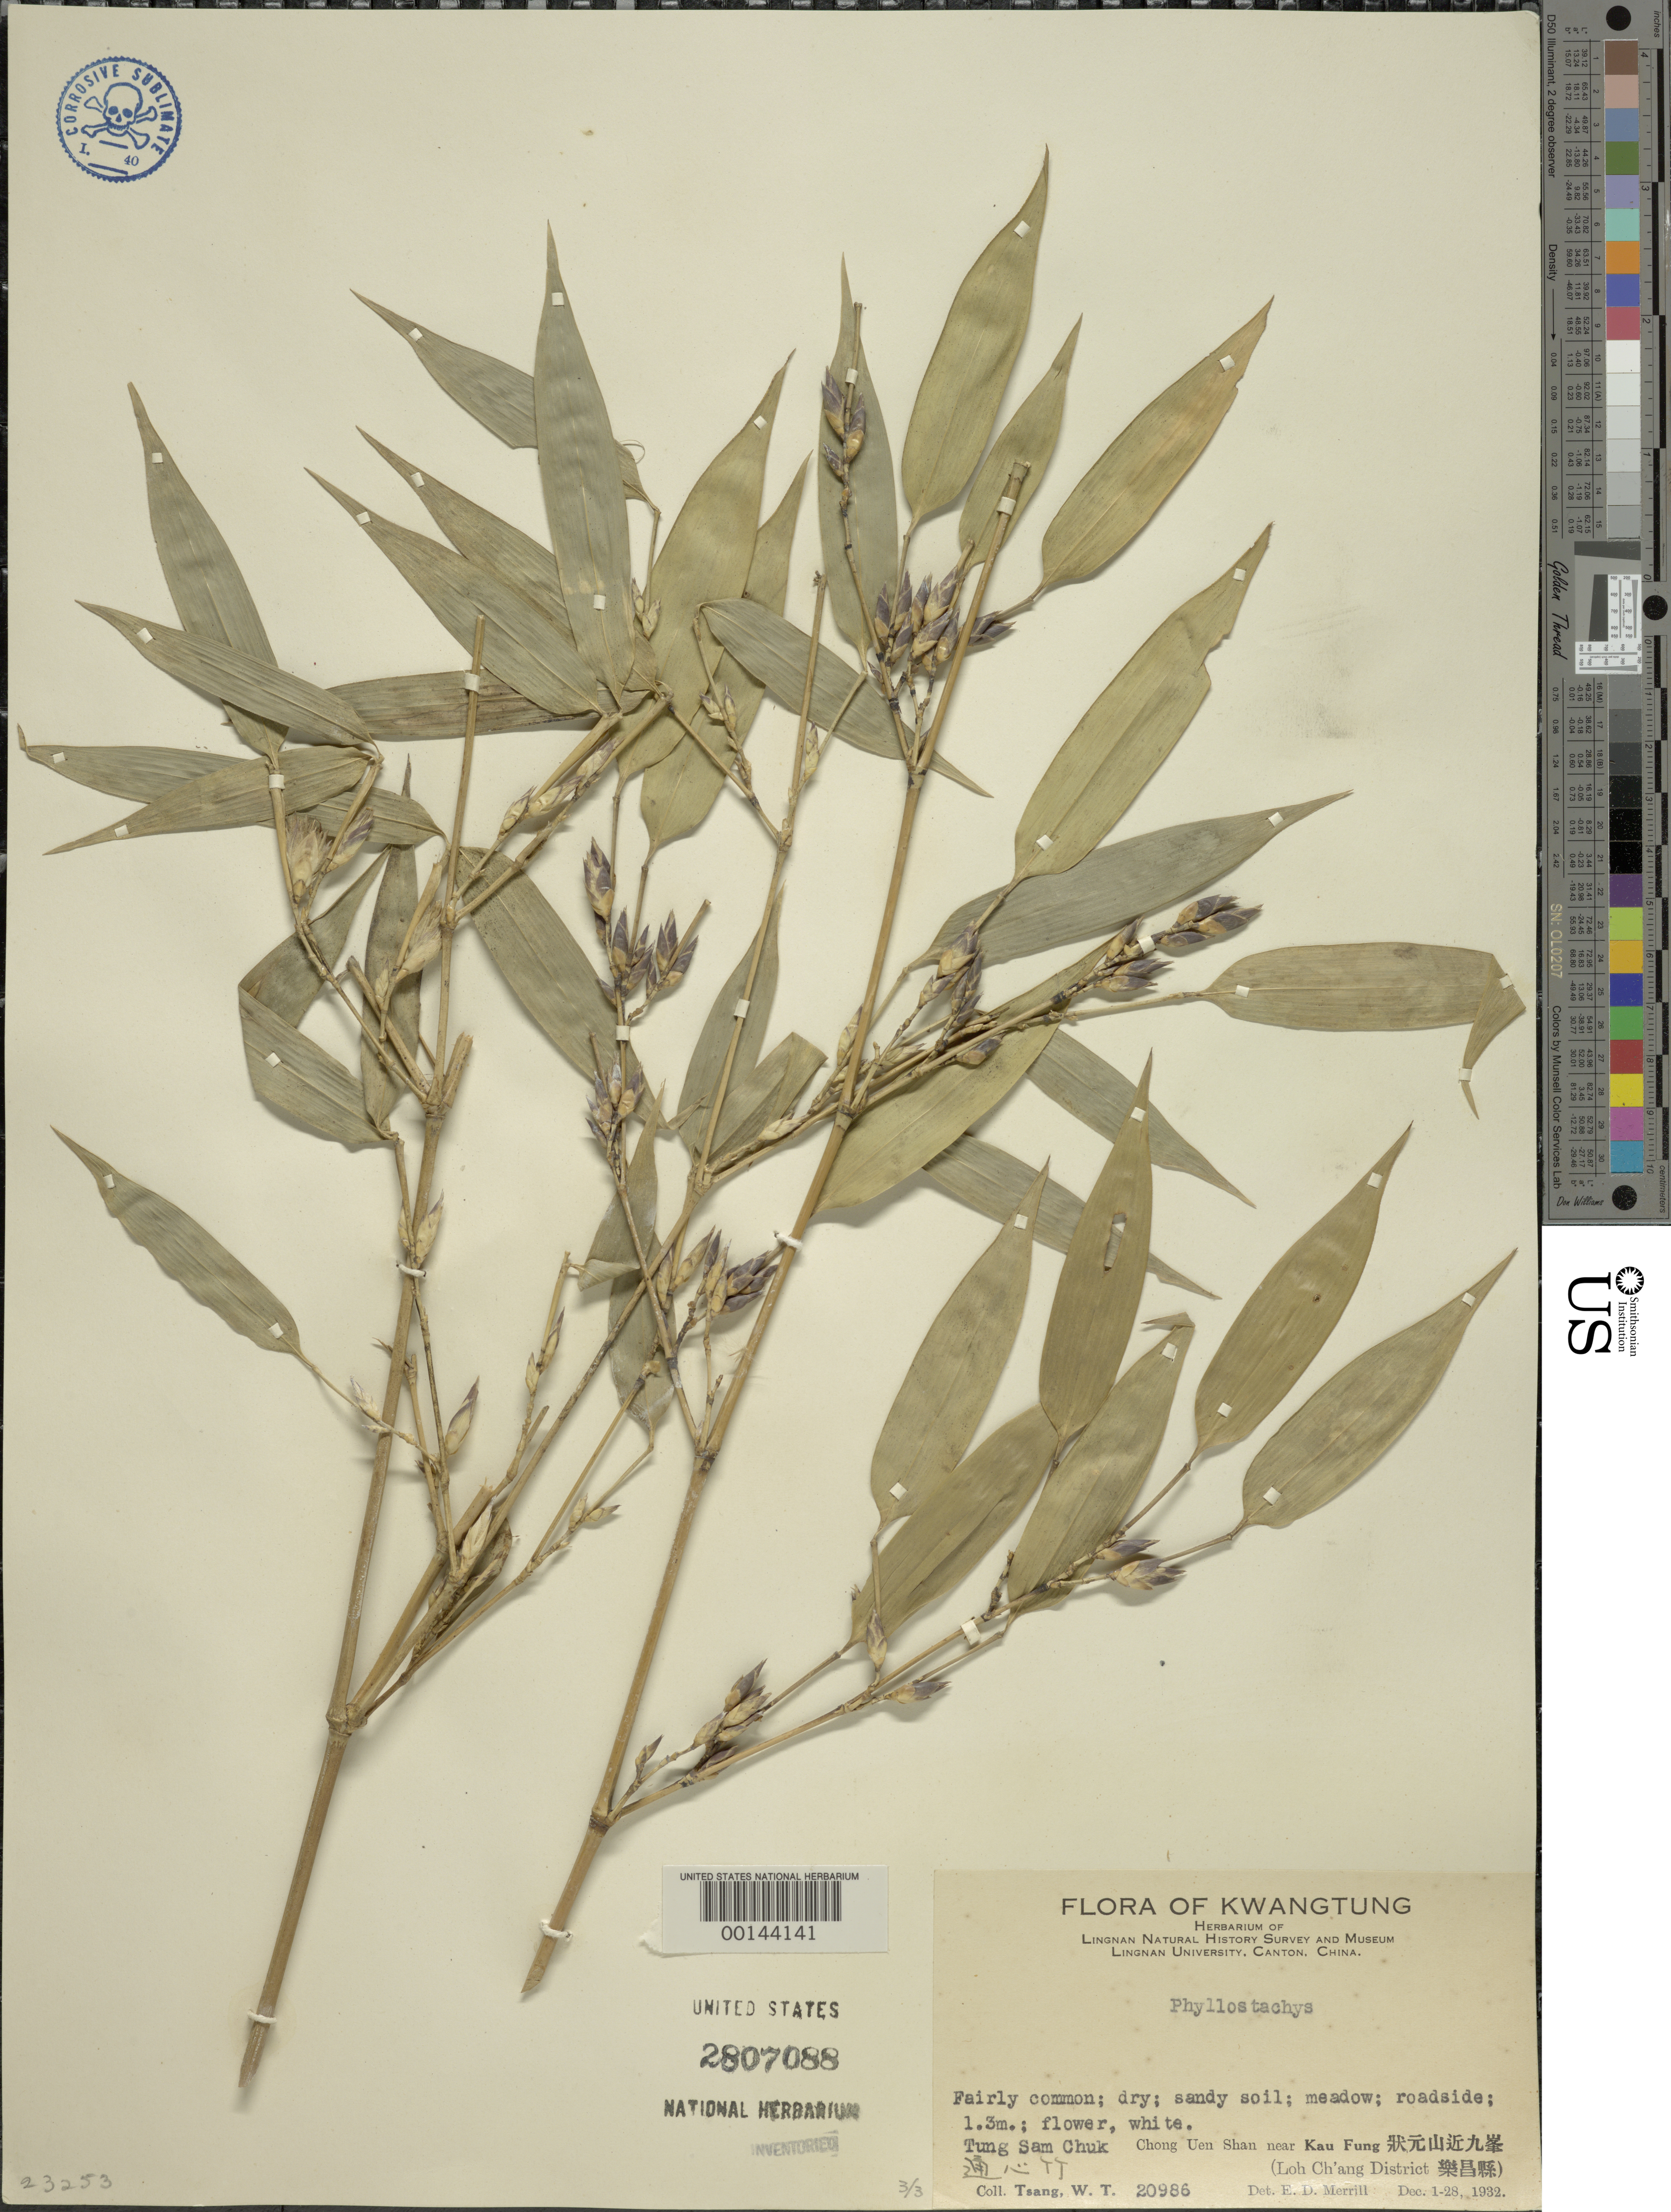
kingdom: Plantae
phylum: Tracheophyta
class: Liliopsida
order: Poales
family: Poaceae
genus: Phyllostachys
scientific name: Phyllostachys sp.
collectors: W. T. Tsang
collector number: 20986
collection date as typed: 01 Dec 1932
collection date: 1932-12-01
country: China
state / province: Guangdong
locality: Loh ch'ang, kau fong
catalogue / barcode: US 2807088